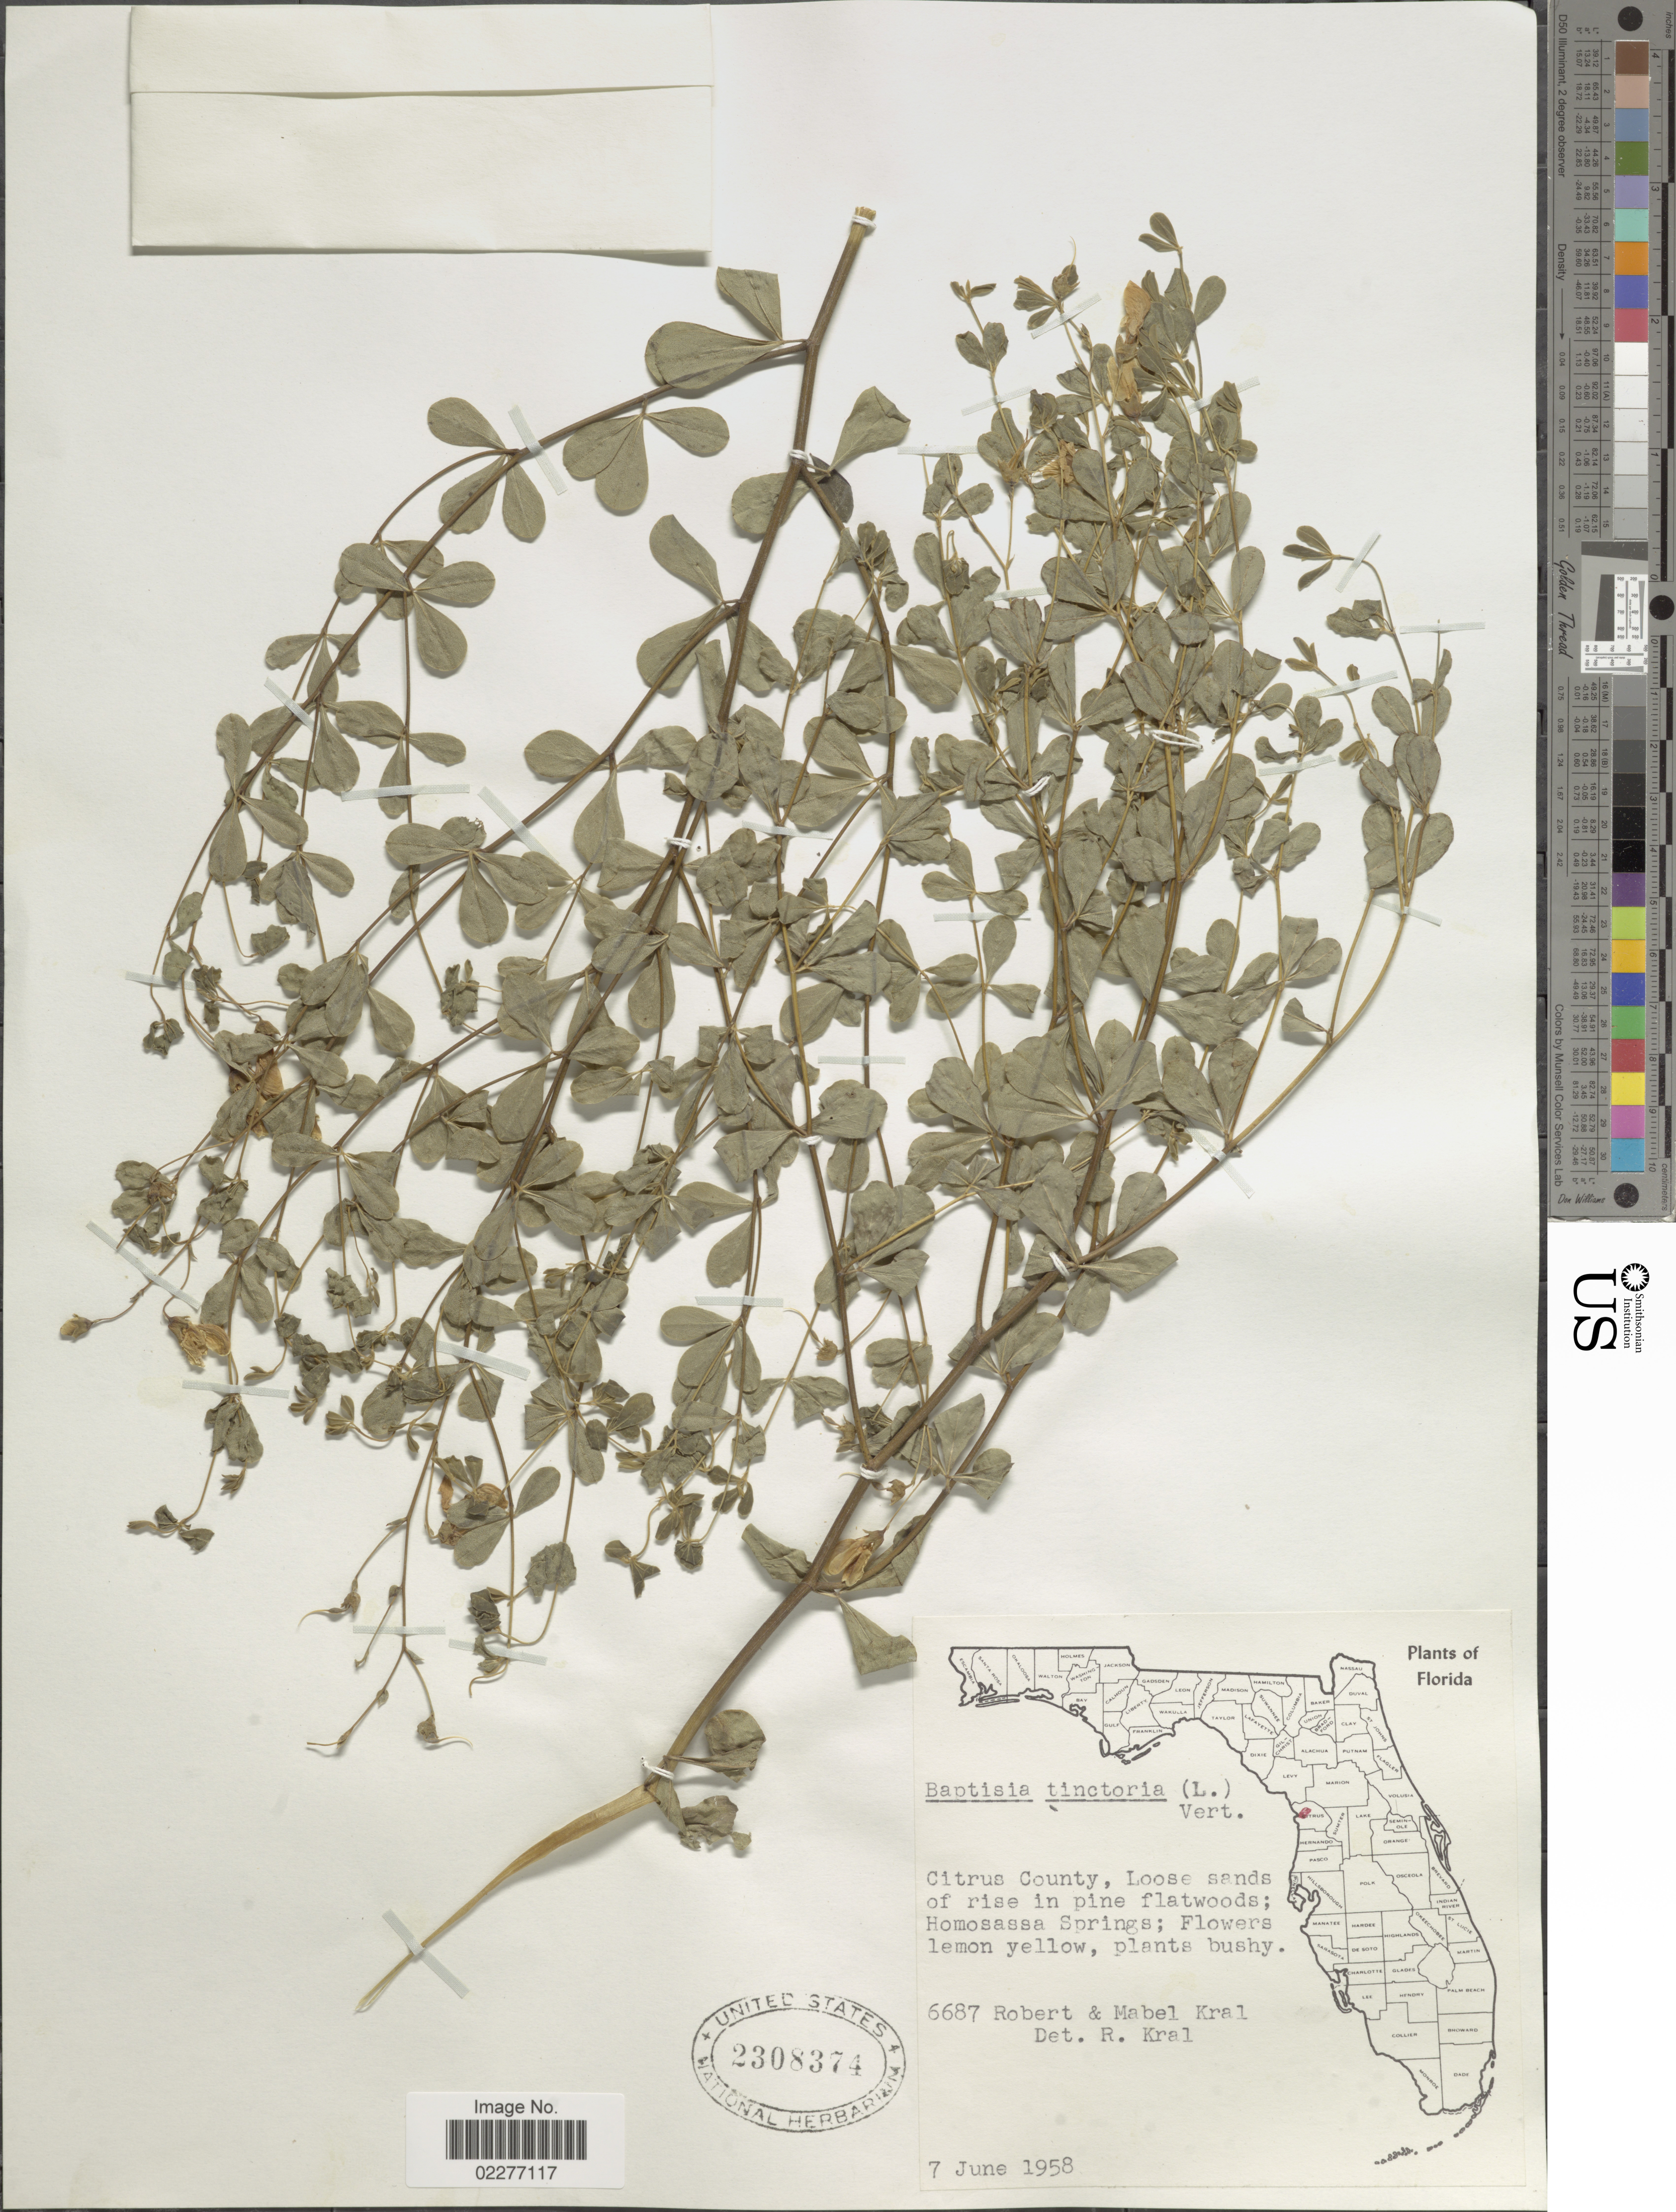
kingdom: Plantae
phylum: Tracheophyta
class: Magnoliopsida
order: Fabales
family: Fabaceae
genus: Baptisia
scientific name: Baptisia tinctoria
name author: (L.) R. Br.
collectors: R. Kral & M. Kral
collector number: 6687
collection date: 1958-06-07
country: United States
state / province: Florida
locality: Citrus County, Loose sands of rise in pine flatwoods; Homosassa Springs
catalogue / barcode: US 2308374